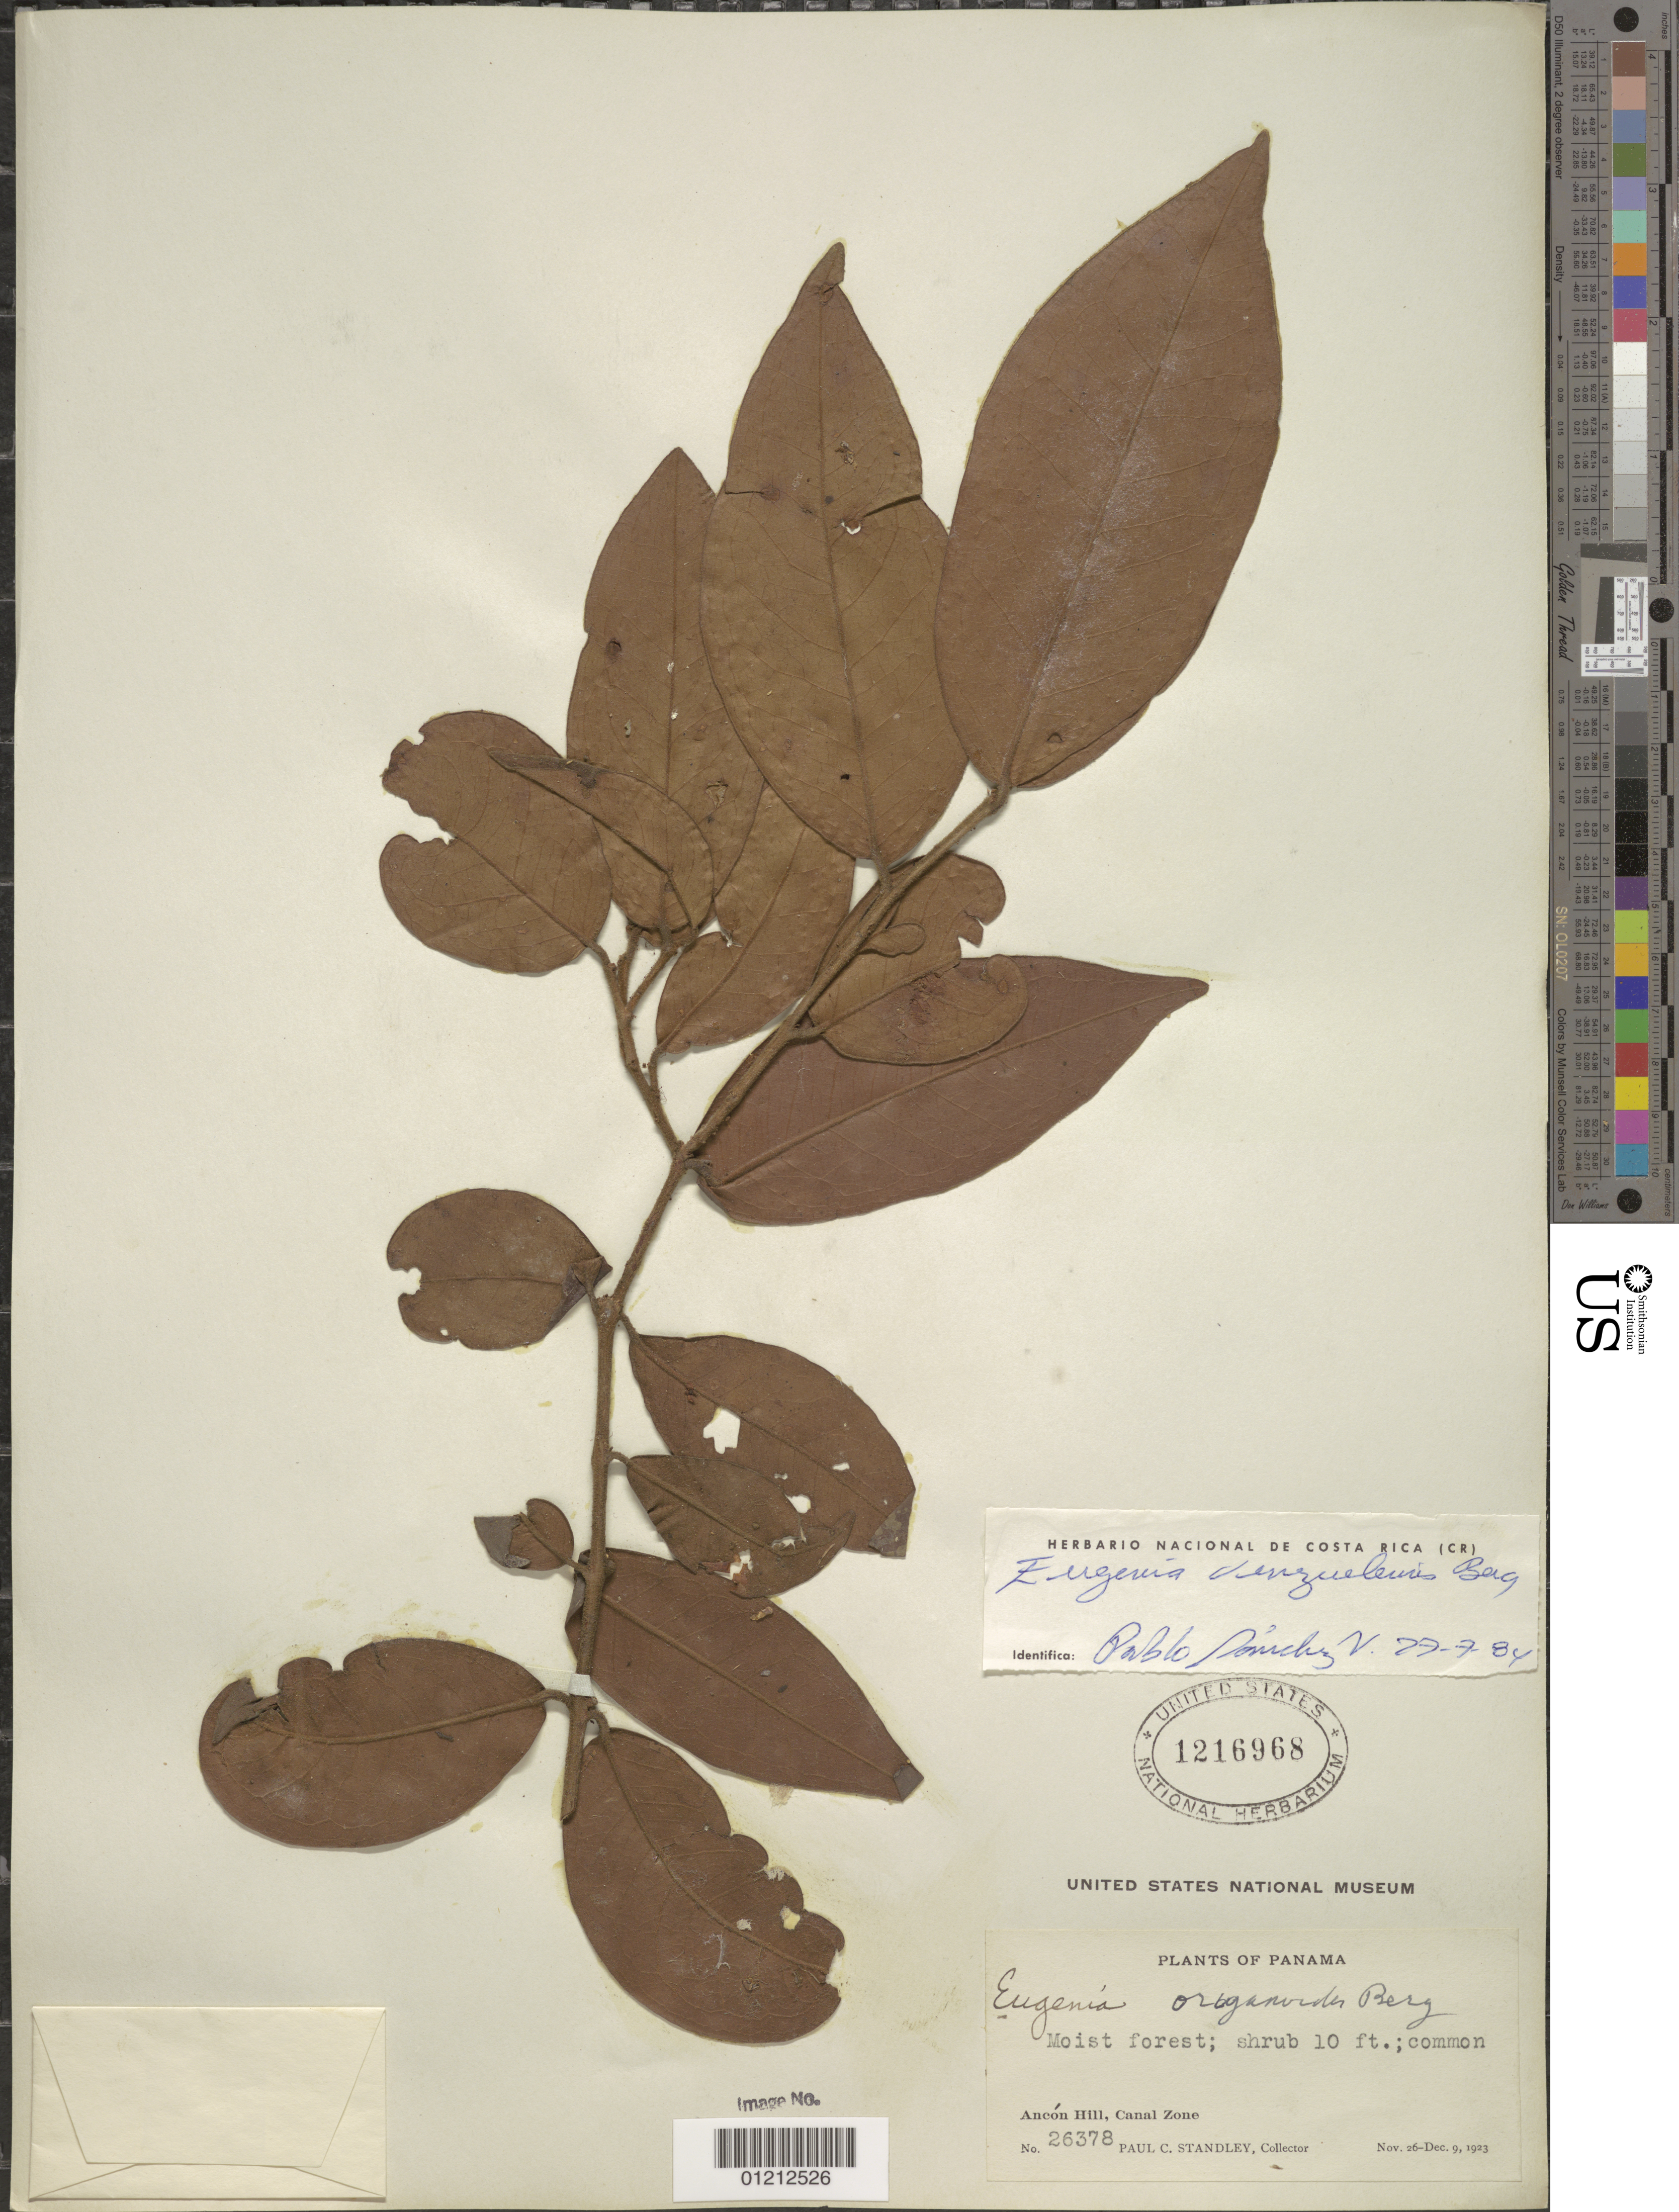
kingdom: Plantae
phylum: Tracheophyta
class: Magnoliopsida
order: Myrtales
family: Myrtaceae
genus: Eugenia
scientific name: Eugenia venezuelensis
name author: O. Berg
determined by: Sánchez Vindas, P. E.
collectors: P. C. Standley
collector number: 26378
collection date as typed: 26 Nov 1923 to 09 Dec 1923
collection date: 1923-11-26/1923-12-09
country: Panama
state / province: Panamá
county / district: Canal Zone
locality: Ancón Hill.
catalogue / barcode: US 1216968